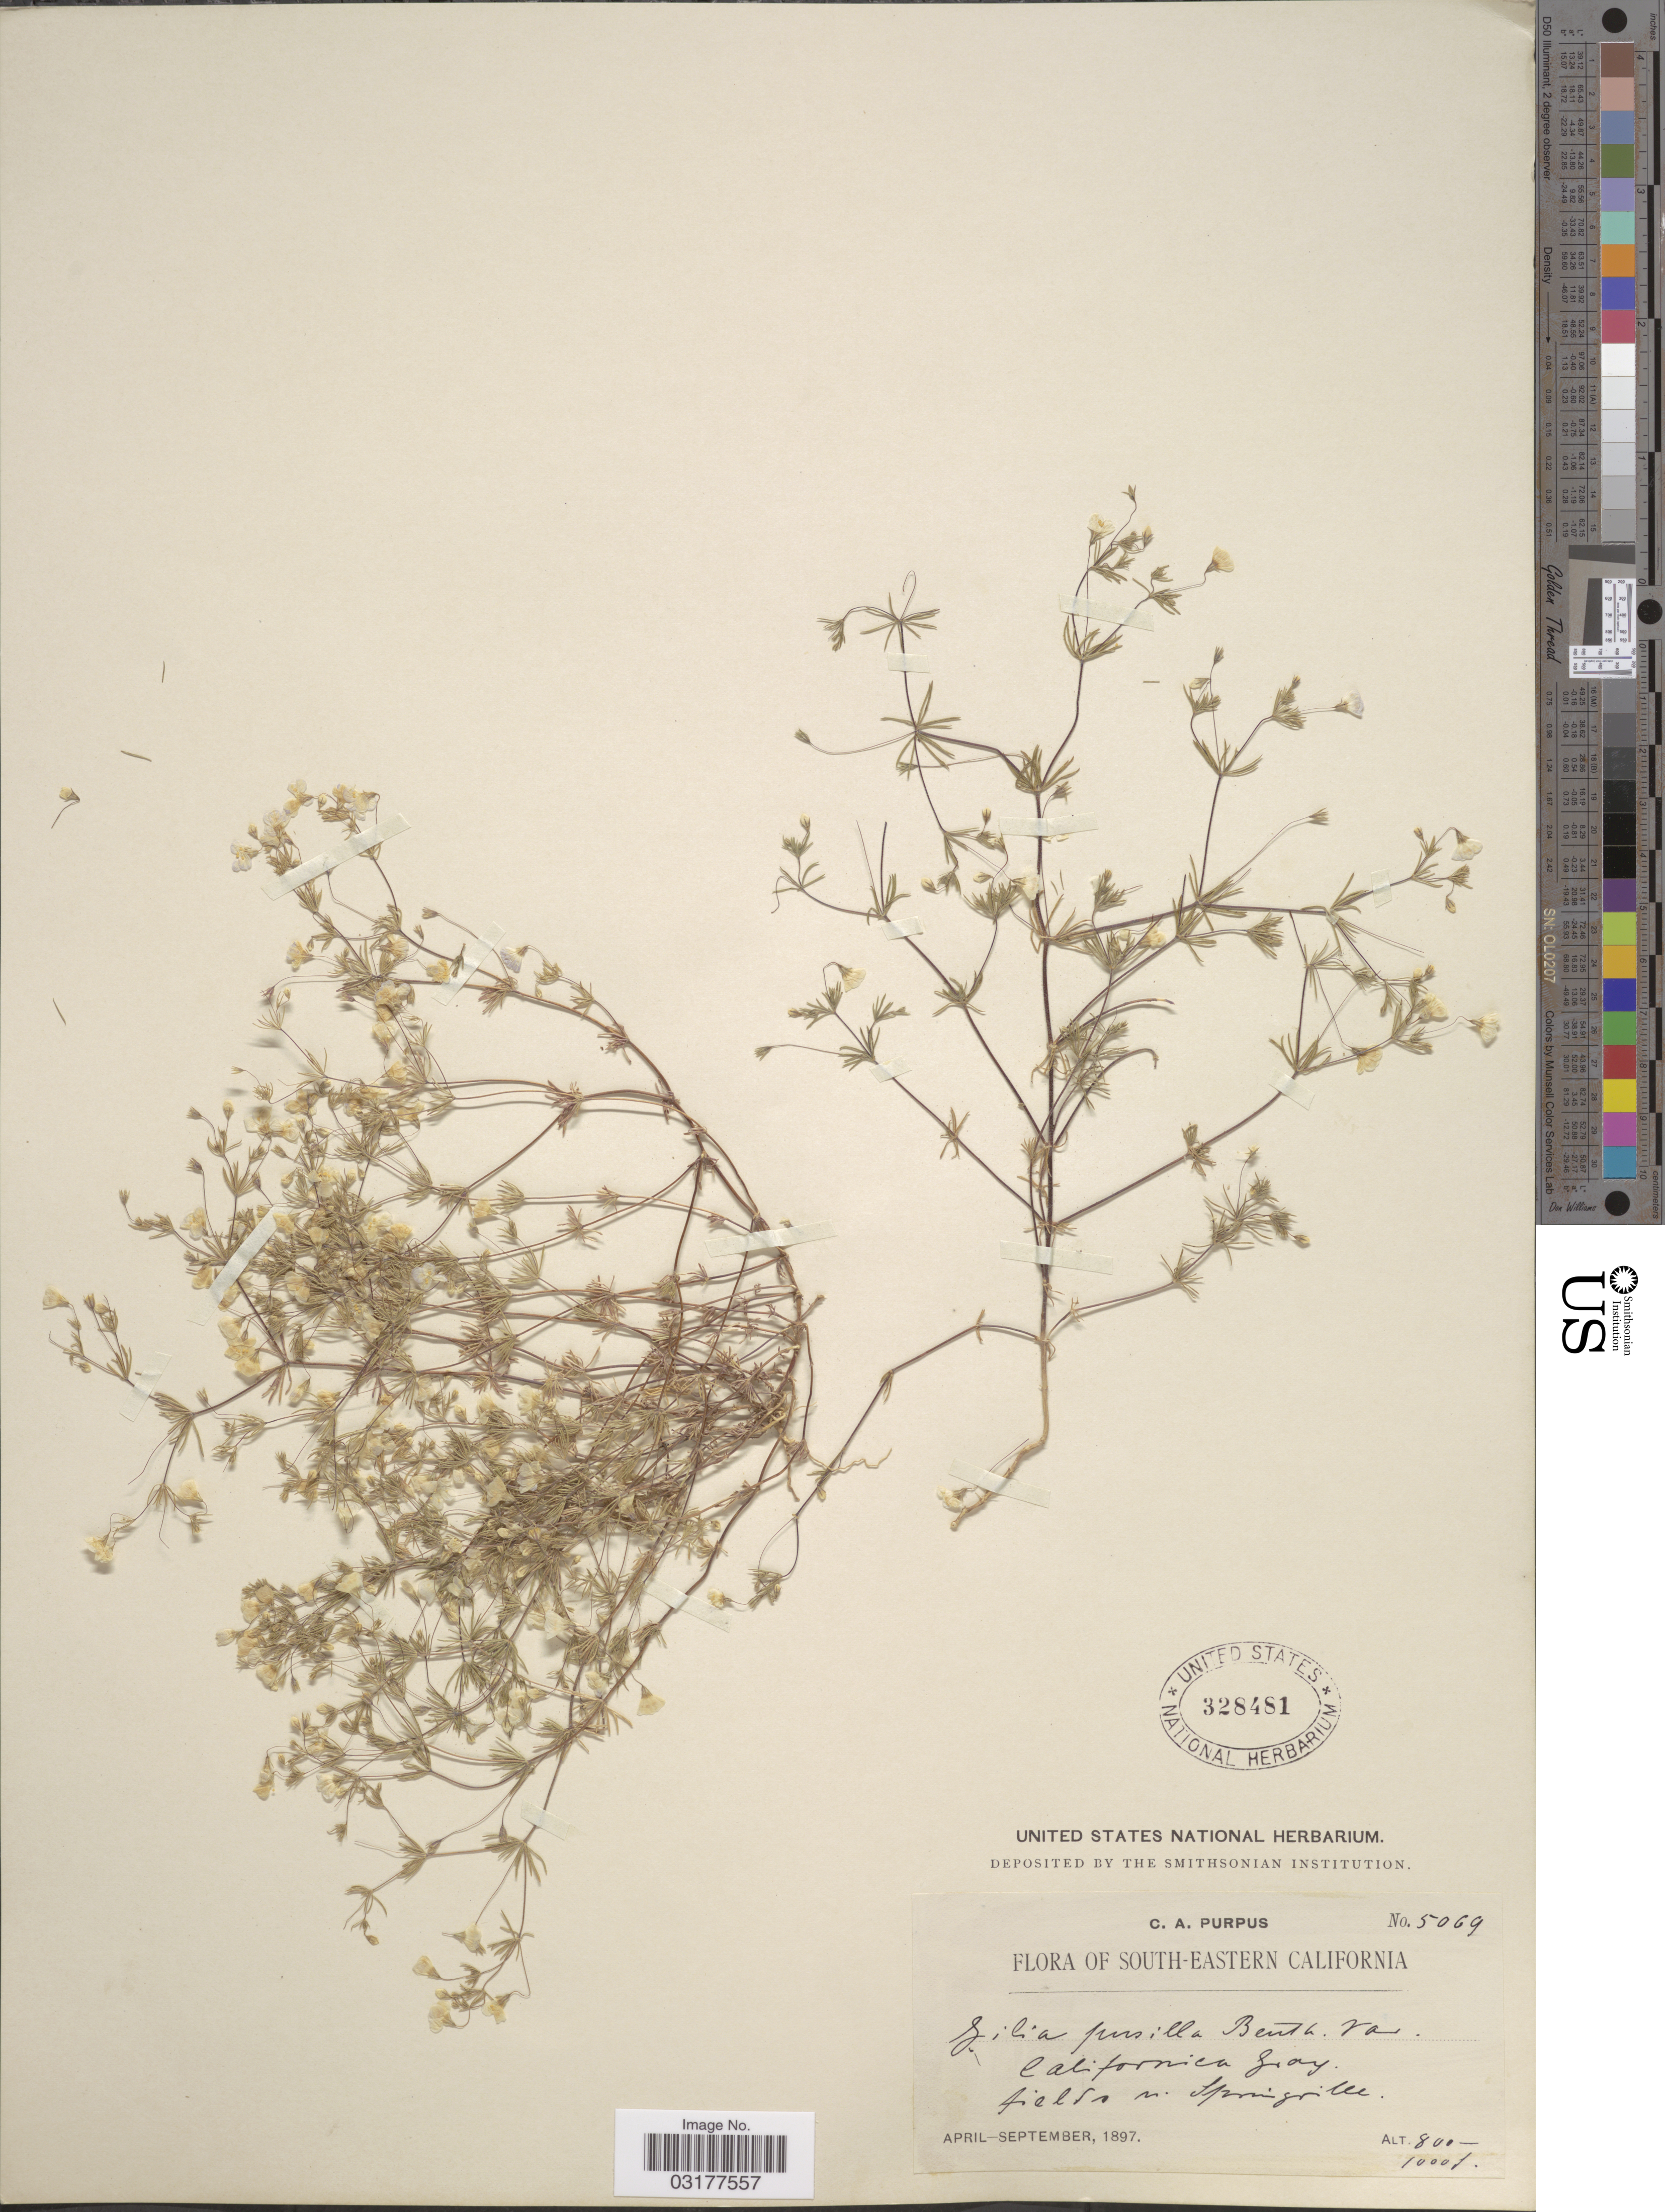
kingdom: Plantae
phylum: Tracheophyta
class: Magnoliopsida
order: Ericales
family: Polemoniaceae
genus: Leptosiphon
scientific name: Leptosiphon filipes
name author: (Benth.) J.M. Porter & L.A. Johnson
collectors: C. A. Purpus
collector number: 5069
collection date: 1897-04/1897-09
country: United States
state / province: California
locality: South-Eastern California. Fields in Springville.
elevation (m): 244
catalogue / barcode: US 328481